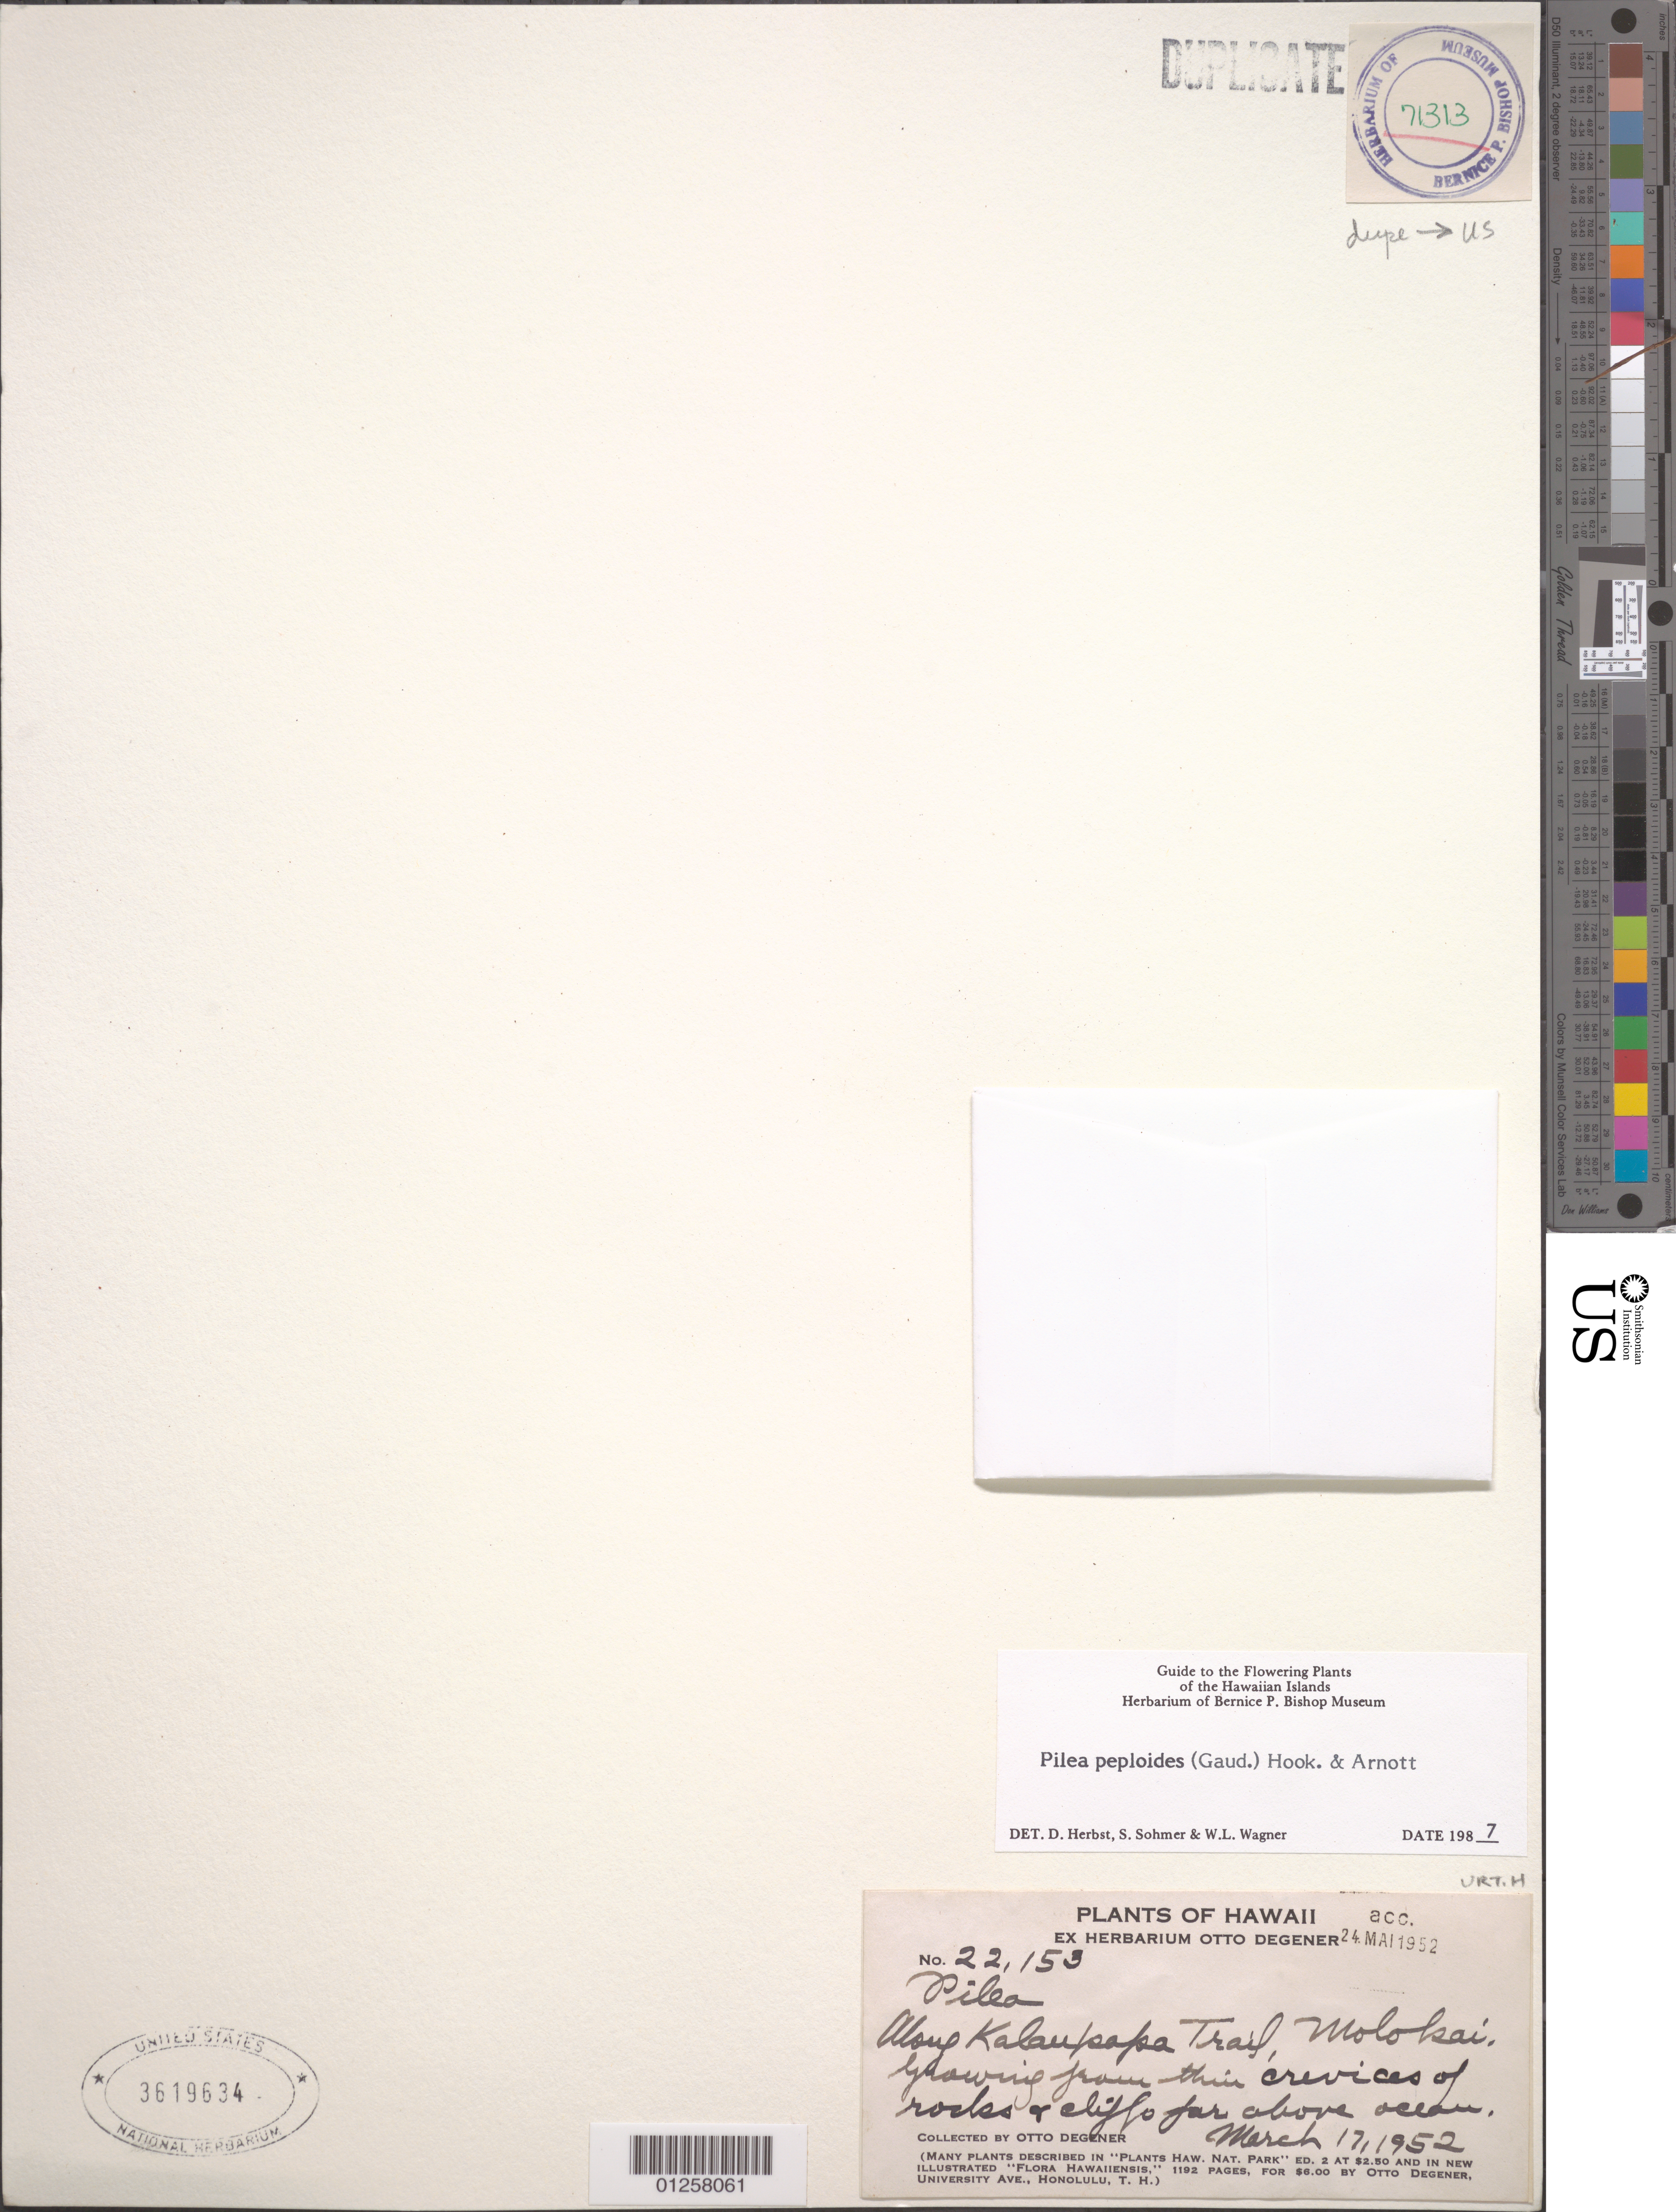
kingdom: Plantae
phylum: Tracheophyta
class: Magnoliopsida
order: Rosales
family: Urticaceae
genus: Pilea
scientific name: Pilea peploides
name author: (Gaudich.) Hook. & Arn.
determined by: Herbst, D. R.; Sohmer, S. H.; Wagner, W. L.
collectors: O. Degener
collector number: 22153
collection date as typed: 17 Mar 1952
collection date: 1952-03-17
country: United States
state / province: Hawaii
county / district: Maui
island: Moloka'i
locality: Along Kalaupapa Trail.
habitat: Thin crevices of rocks and cliffs far above ocean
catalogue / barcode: US 3619634